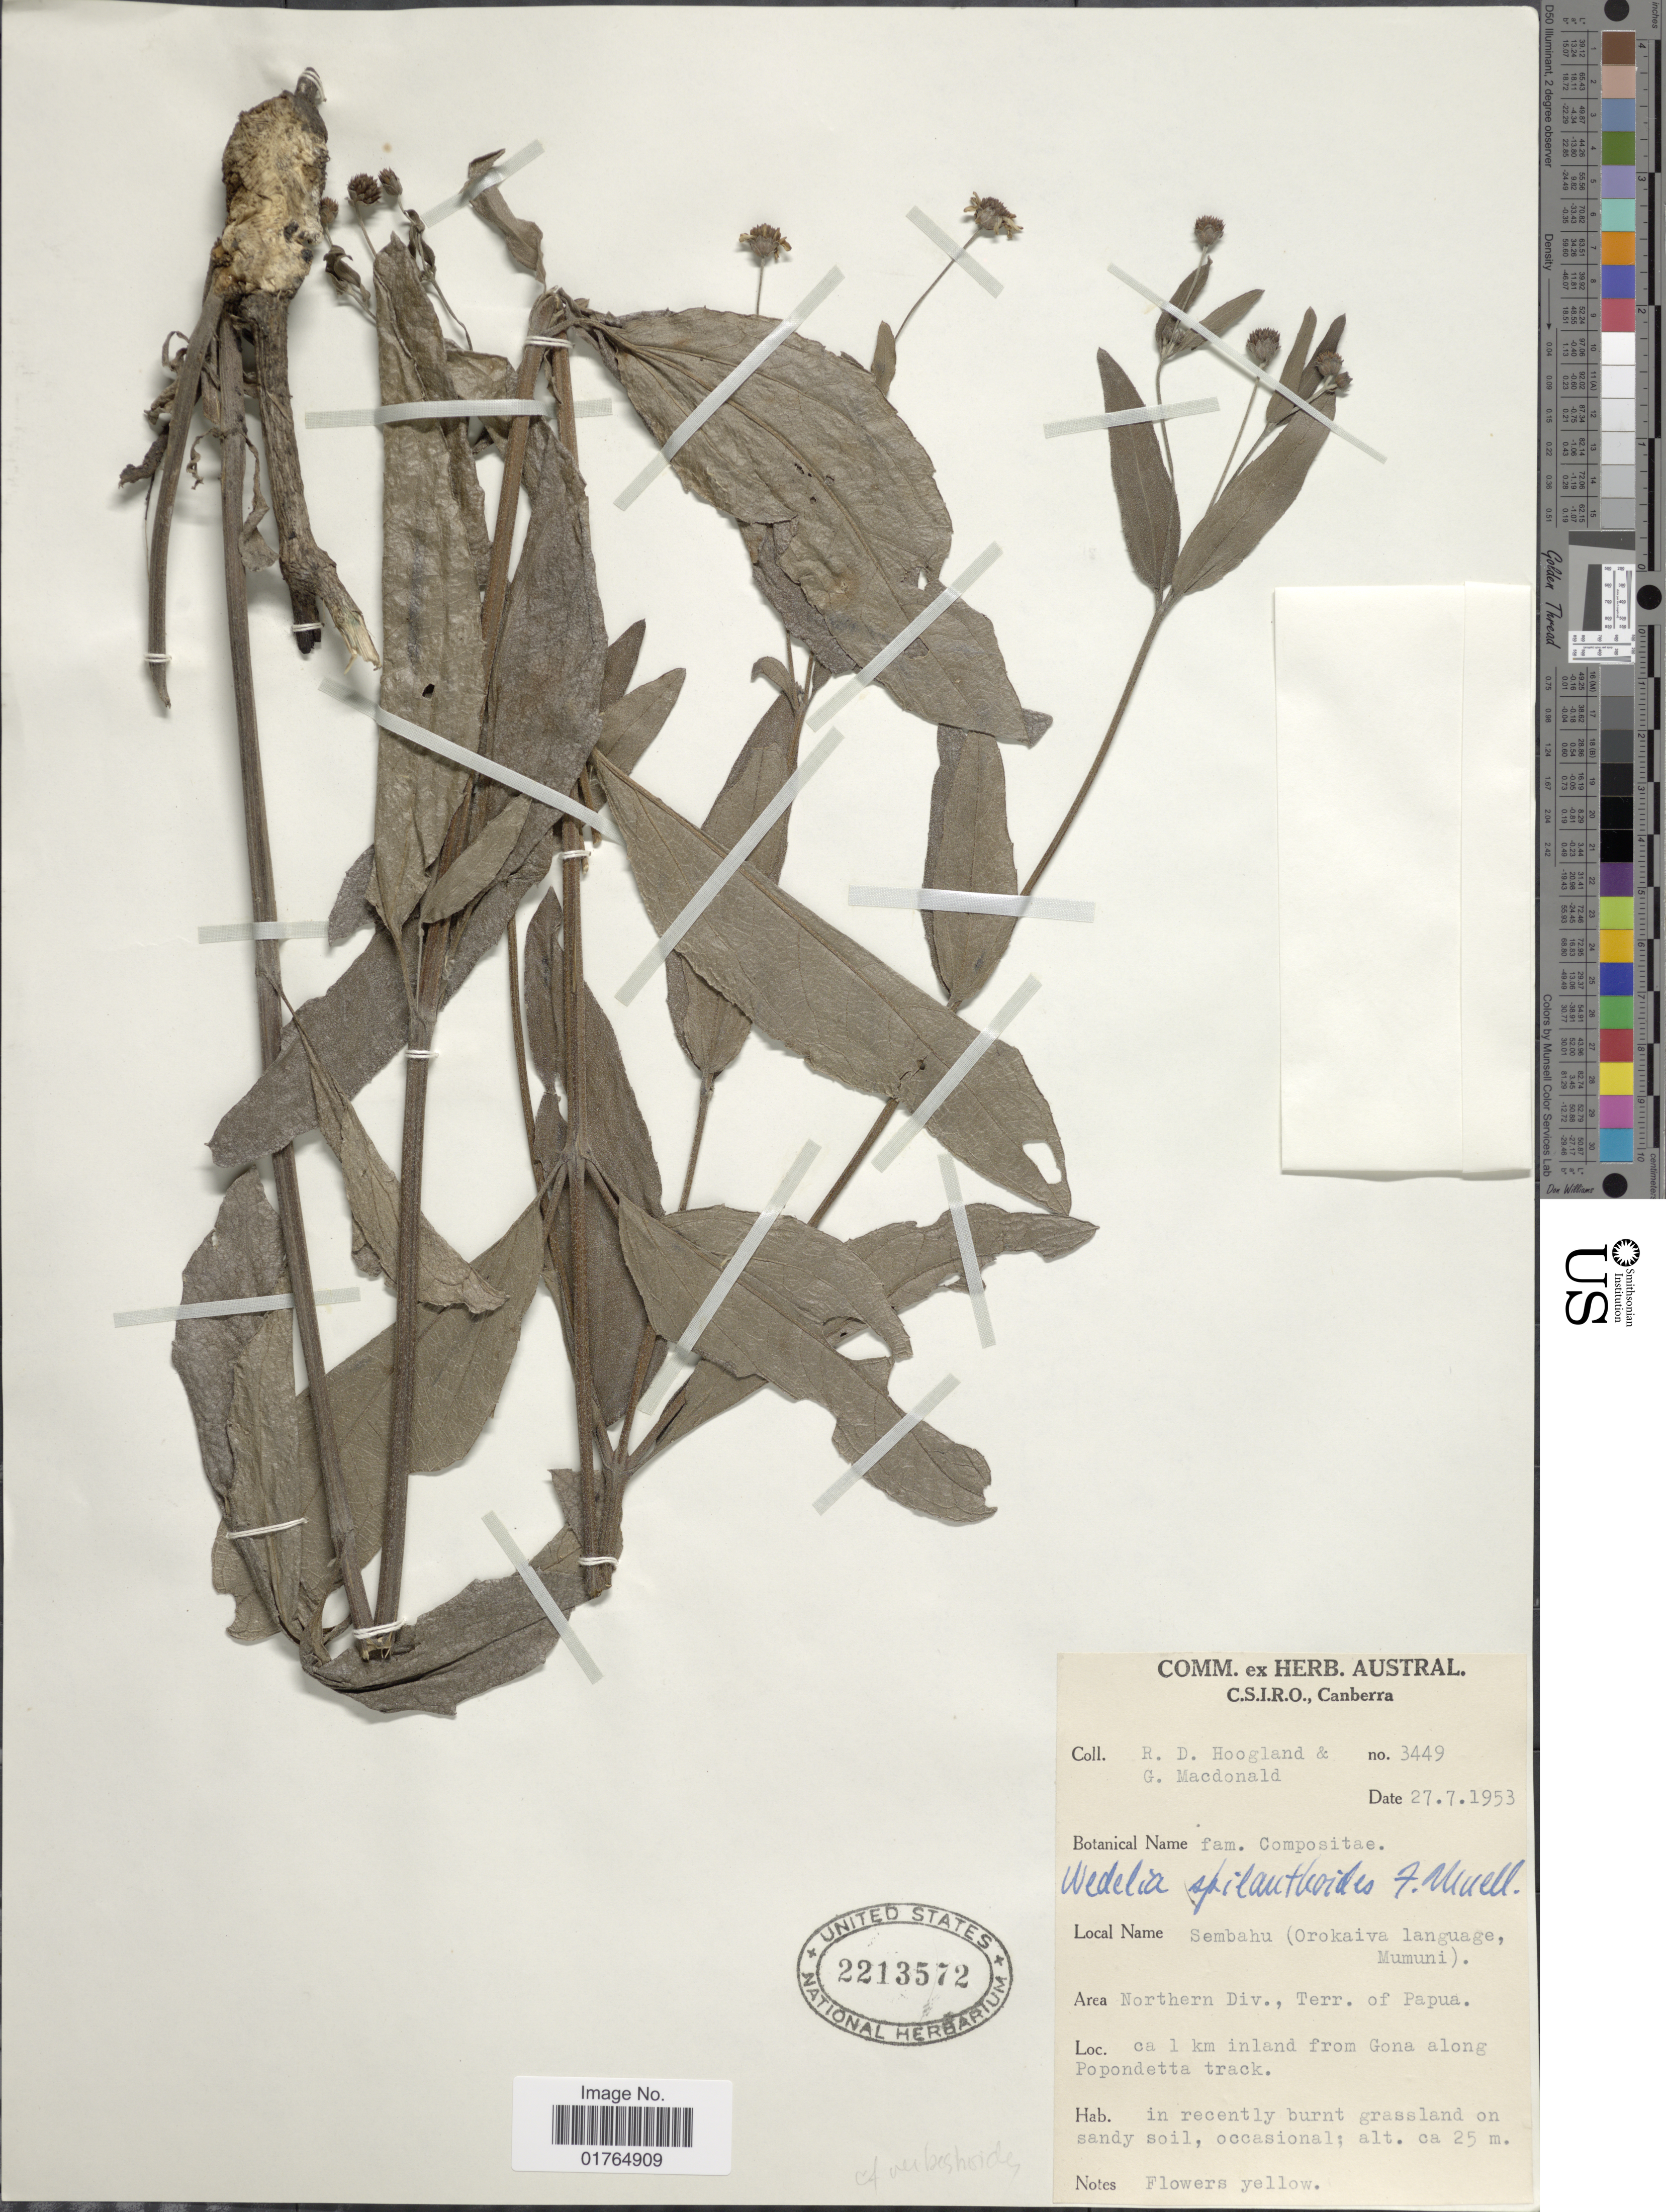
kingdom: Plantae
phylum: Tracheophyta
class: Magnoliopsida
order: Asterales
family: Asteraceae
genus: Wedelia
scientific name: Wedelia spilanthoides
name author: F. Muell.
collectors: R. D. Hoogland & G. Macdonald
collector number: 3449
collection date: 1953-07-27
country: Papua New Guinea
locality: Northern Div., Terr. of Papua, ca 1 km inland from Gona along Popondetta track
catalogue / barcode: US 2213572